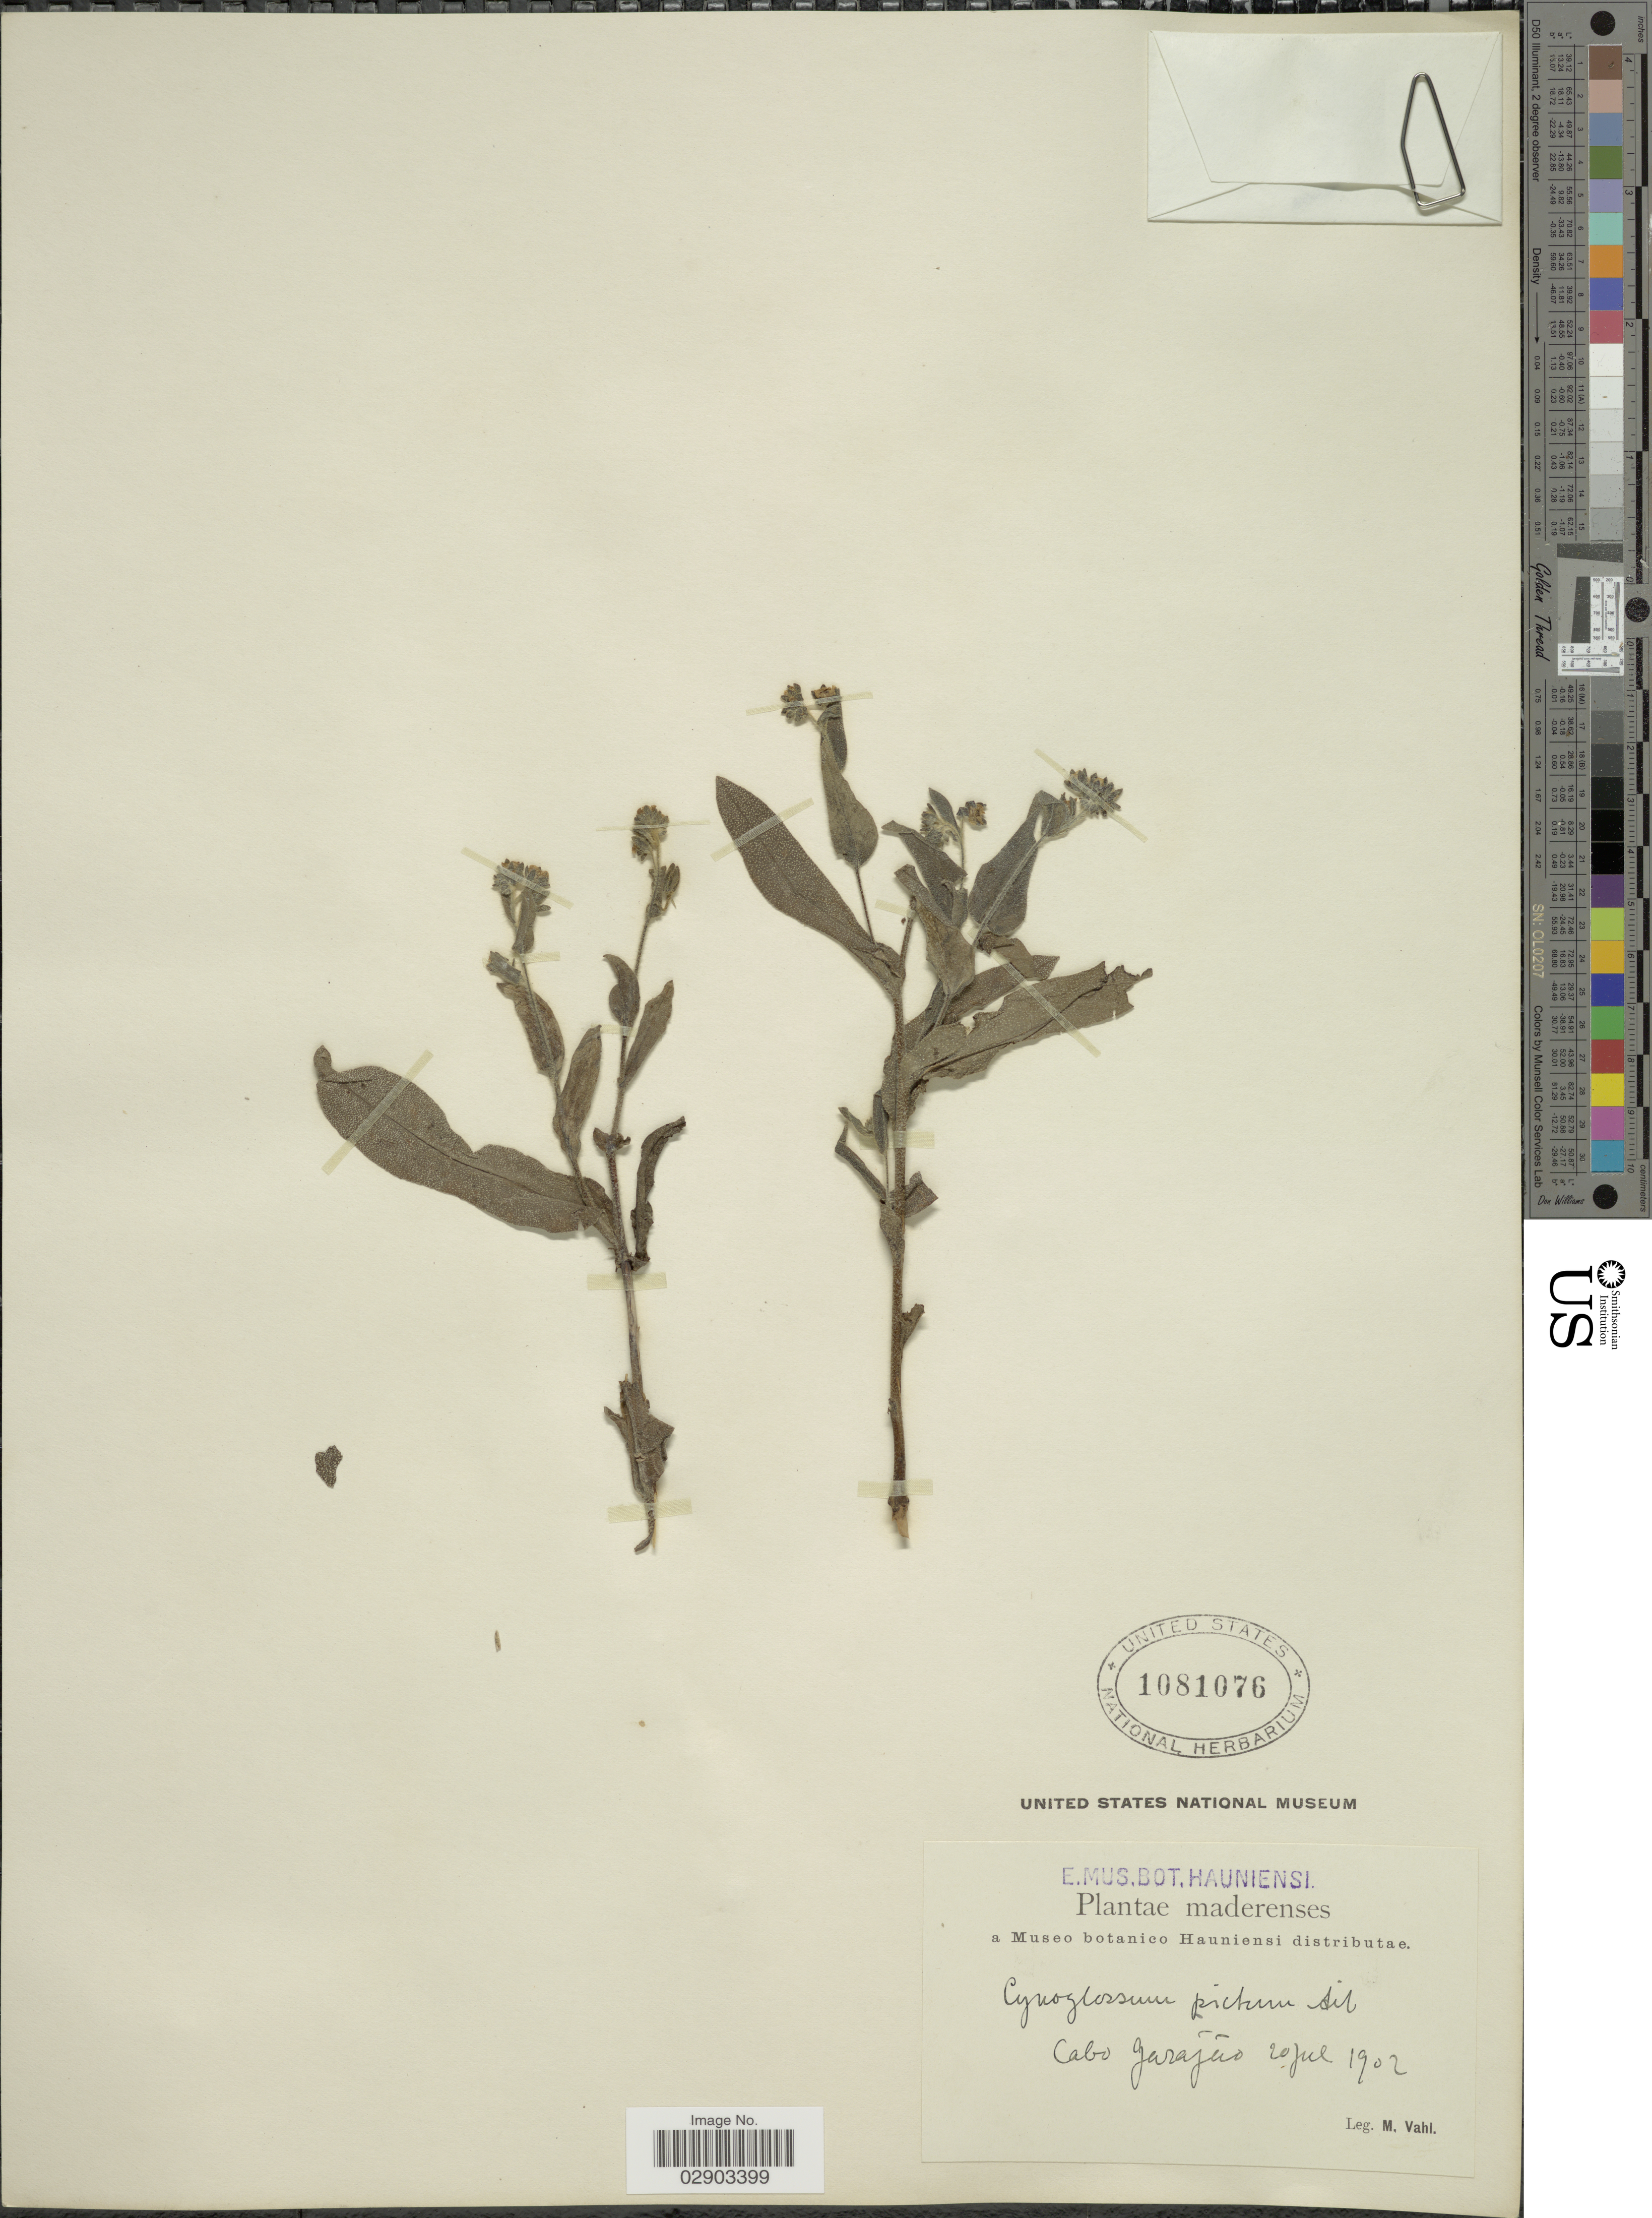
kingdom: Plantae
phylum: Tracheophyta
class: Magnoliopsida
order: Boraginales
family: Boraginaceae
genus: Cynoglossum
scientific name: Cynoglossum creticum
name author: Mill.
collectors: M. Vahl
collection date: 1902-07-20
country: Portugal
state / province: Madeira (Aut. Reg.)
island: Madeira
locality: Maderenses. Cabo Garajáo.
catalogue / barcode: US 1081076